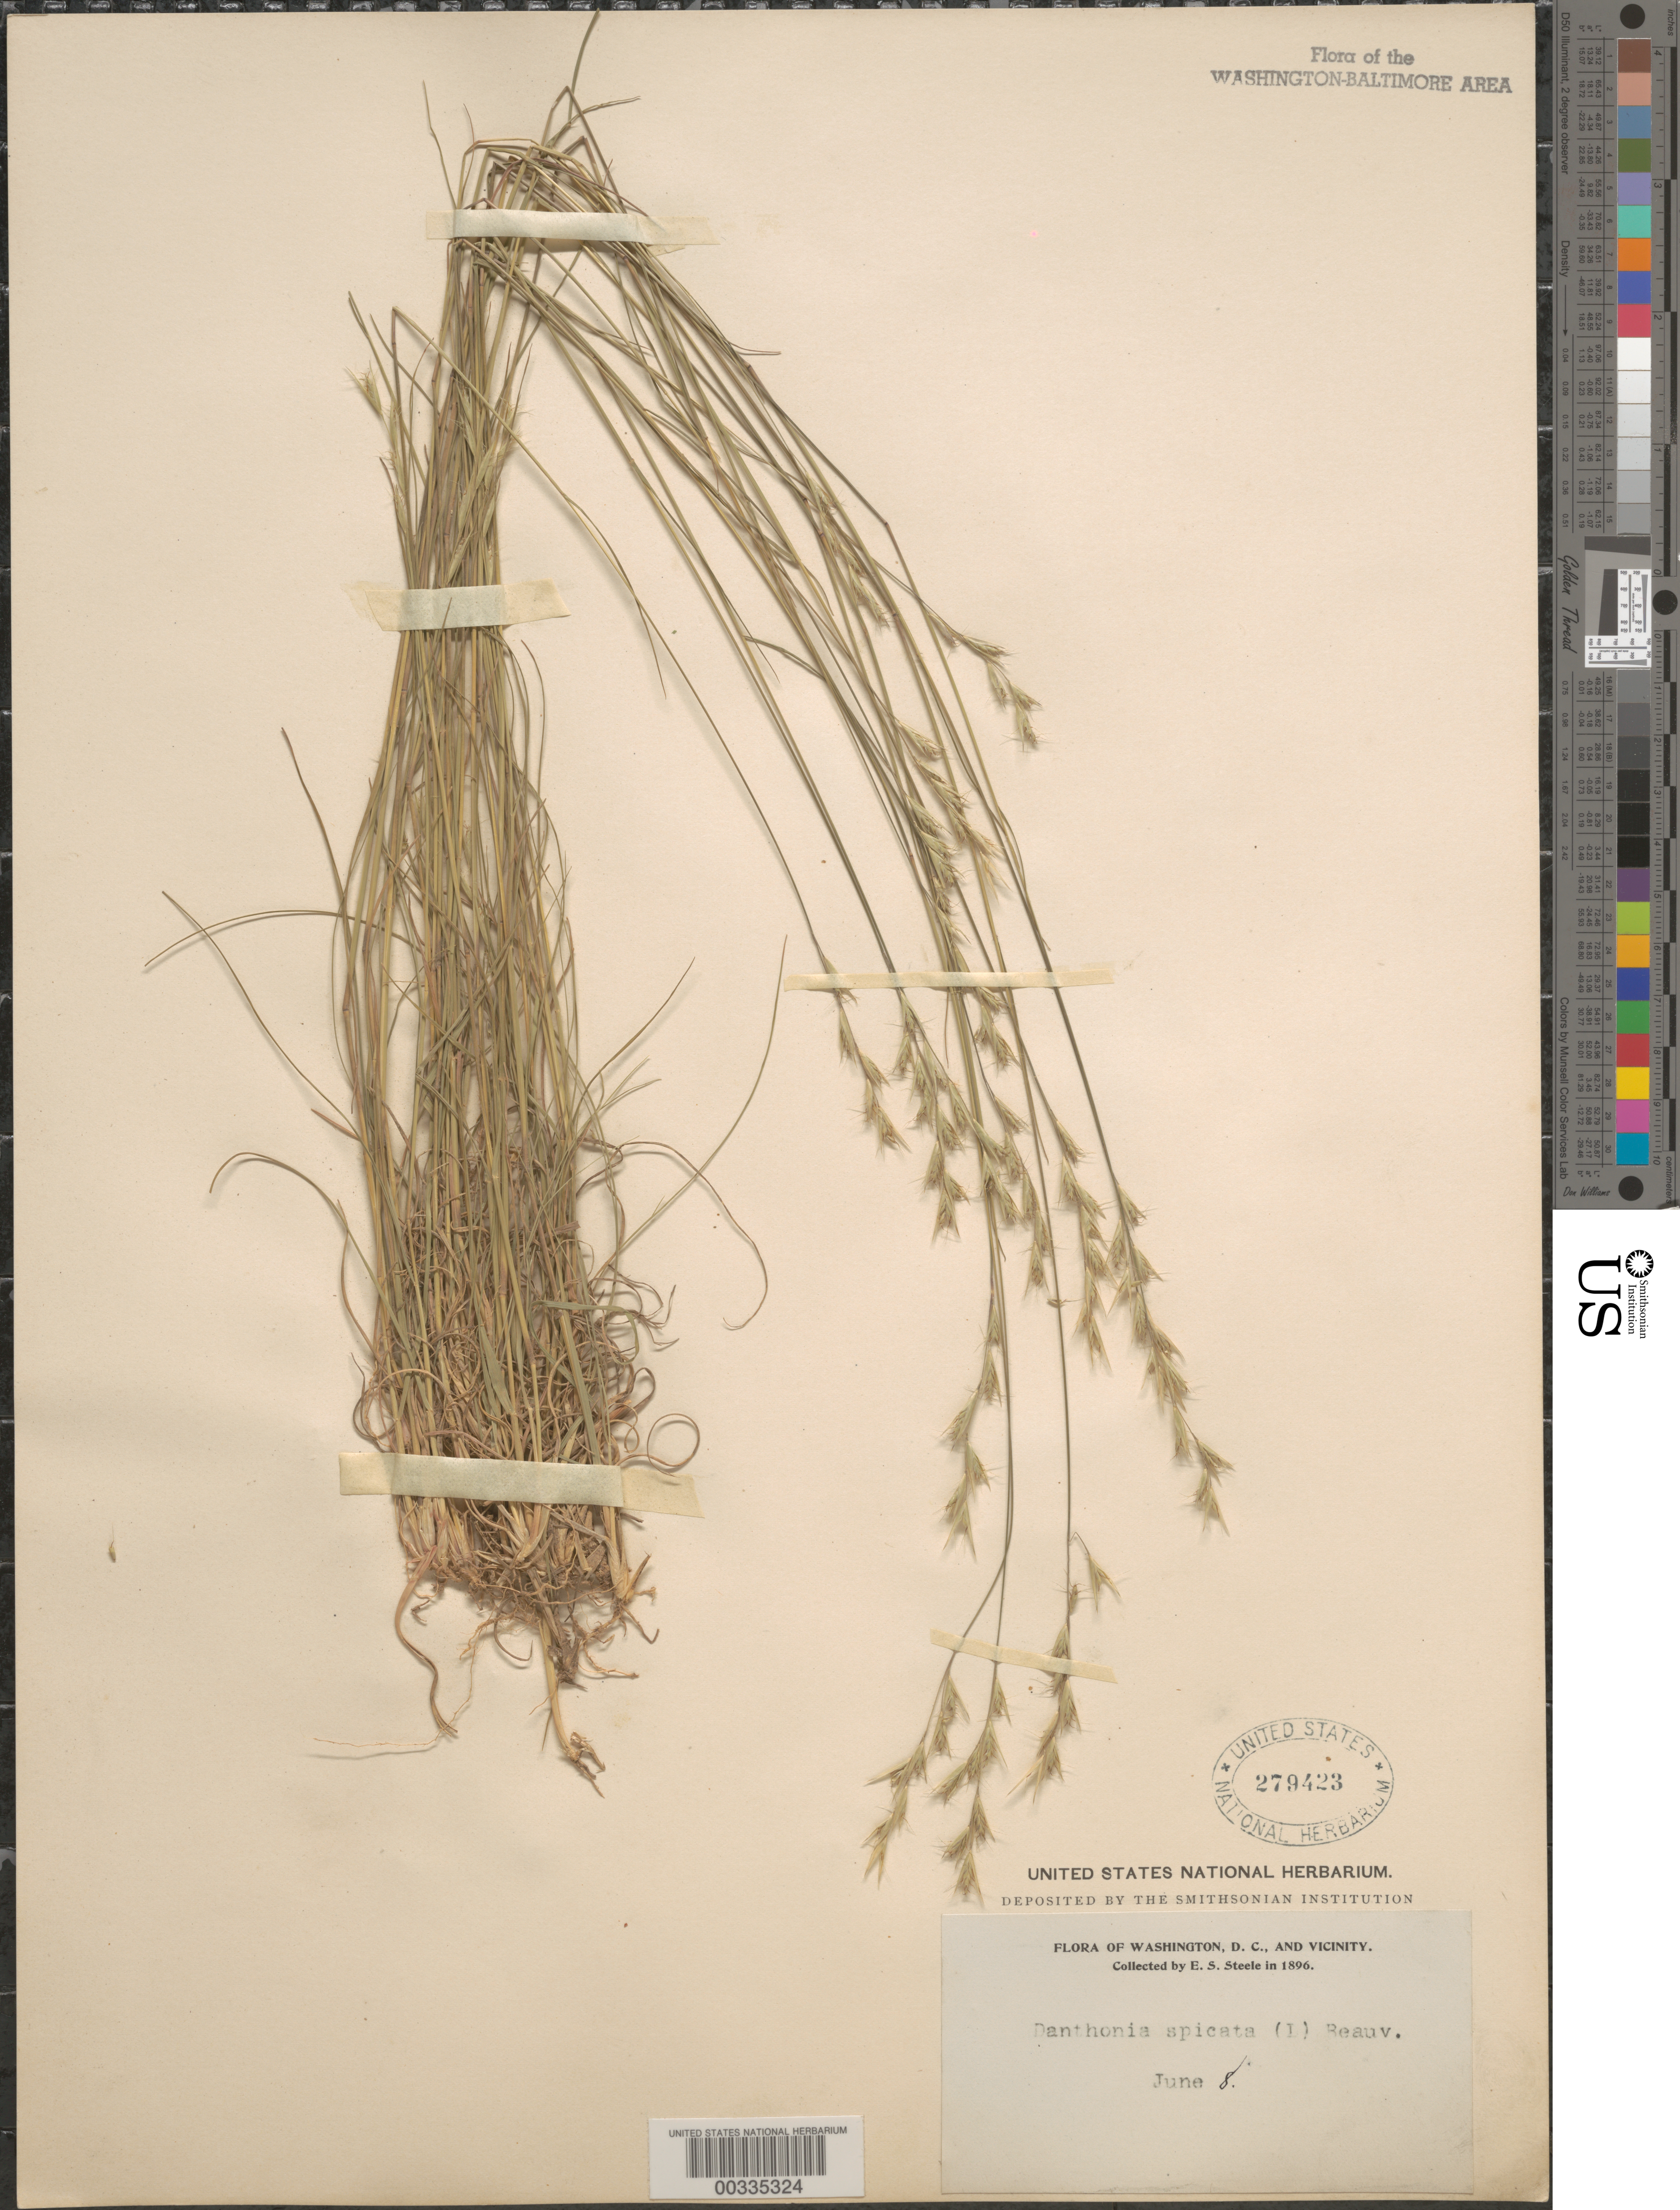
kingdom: Plantae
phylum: Tracheophyta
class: Liliopsida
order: Poales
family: Poaceae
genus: Danthonia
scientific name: Danthonia spicata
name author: (L.) P. Beauv. ex Roem. & Schult.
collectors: E. Steele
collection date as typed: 08 Jun 1896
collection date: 1896-06-08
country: United States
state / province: District of Columbia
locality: Washington DC area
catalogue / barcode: US 279423